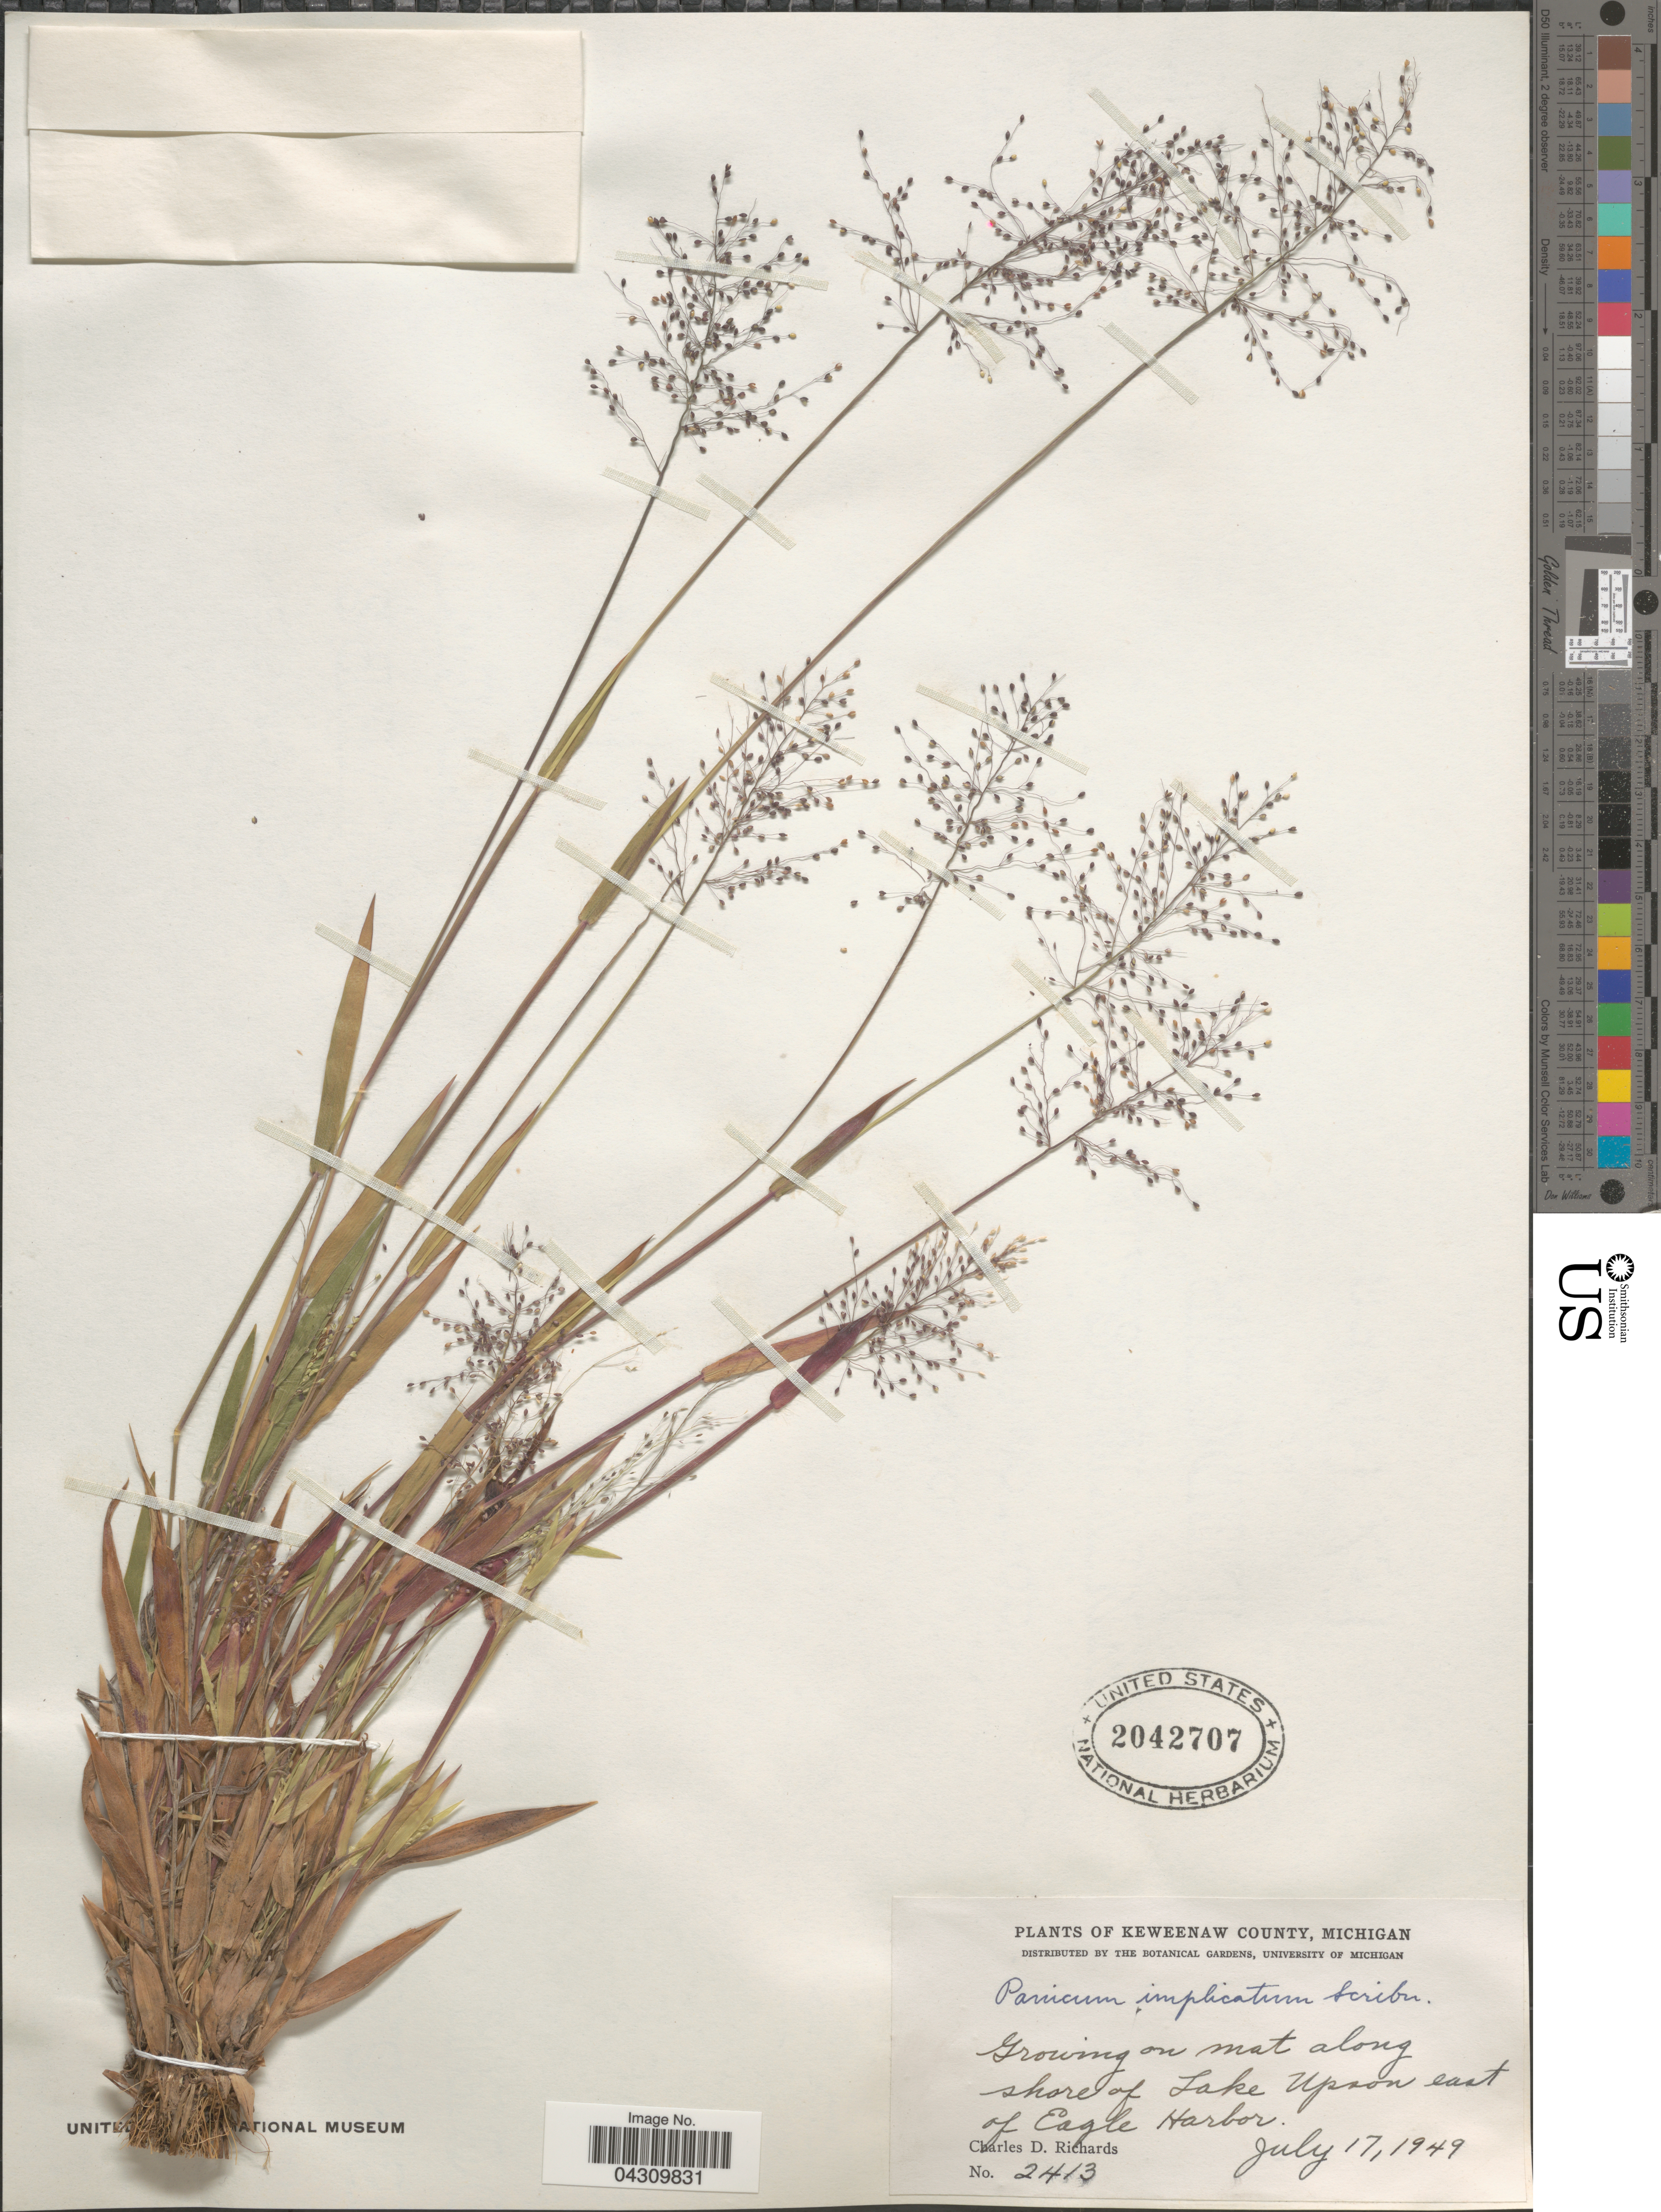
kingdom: Plantae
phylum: Tracheophyta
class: Liliopsida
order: Poales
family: Poaceae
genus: Dichanthelium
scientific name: Dichanthelium acuminatum var. acuminatum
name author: (Sw.) Gould & C.A. Clark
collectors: C. Richards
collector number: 2413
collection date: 1949-07-17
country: United States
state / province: Michigan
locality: Keweenaw County. Growing on mat along shore of Lake Upson east of Eagle Harbor.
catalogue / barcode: US 2042707